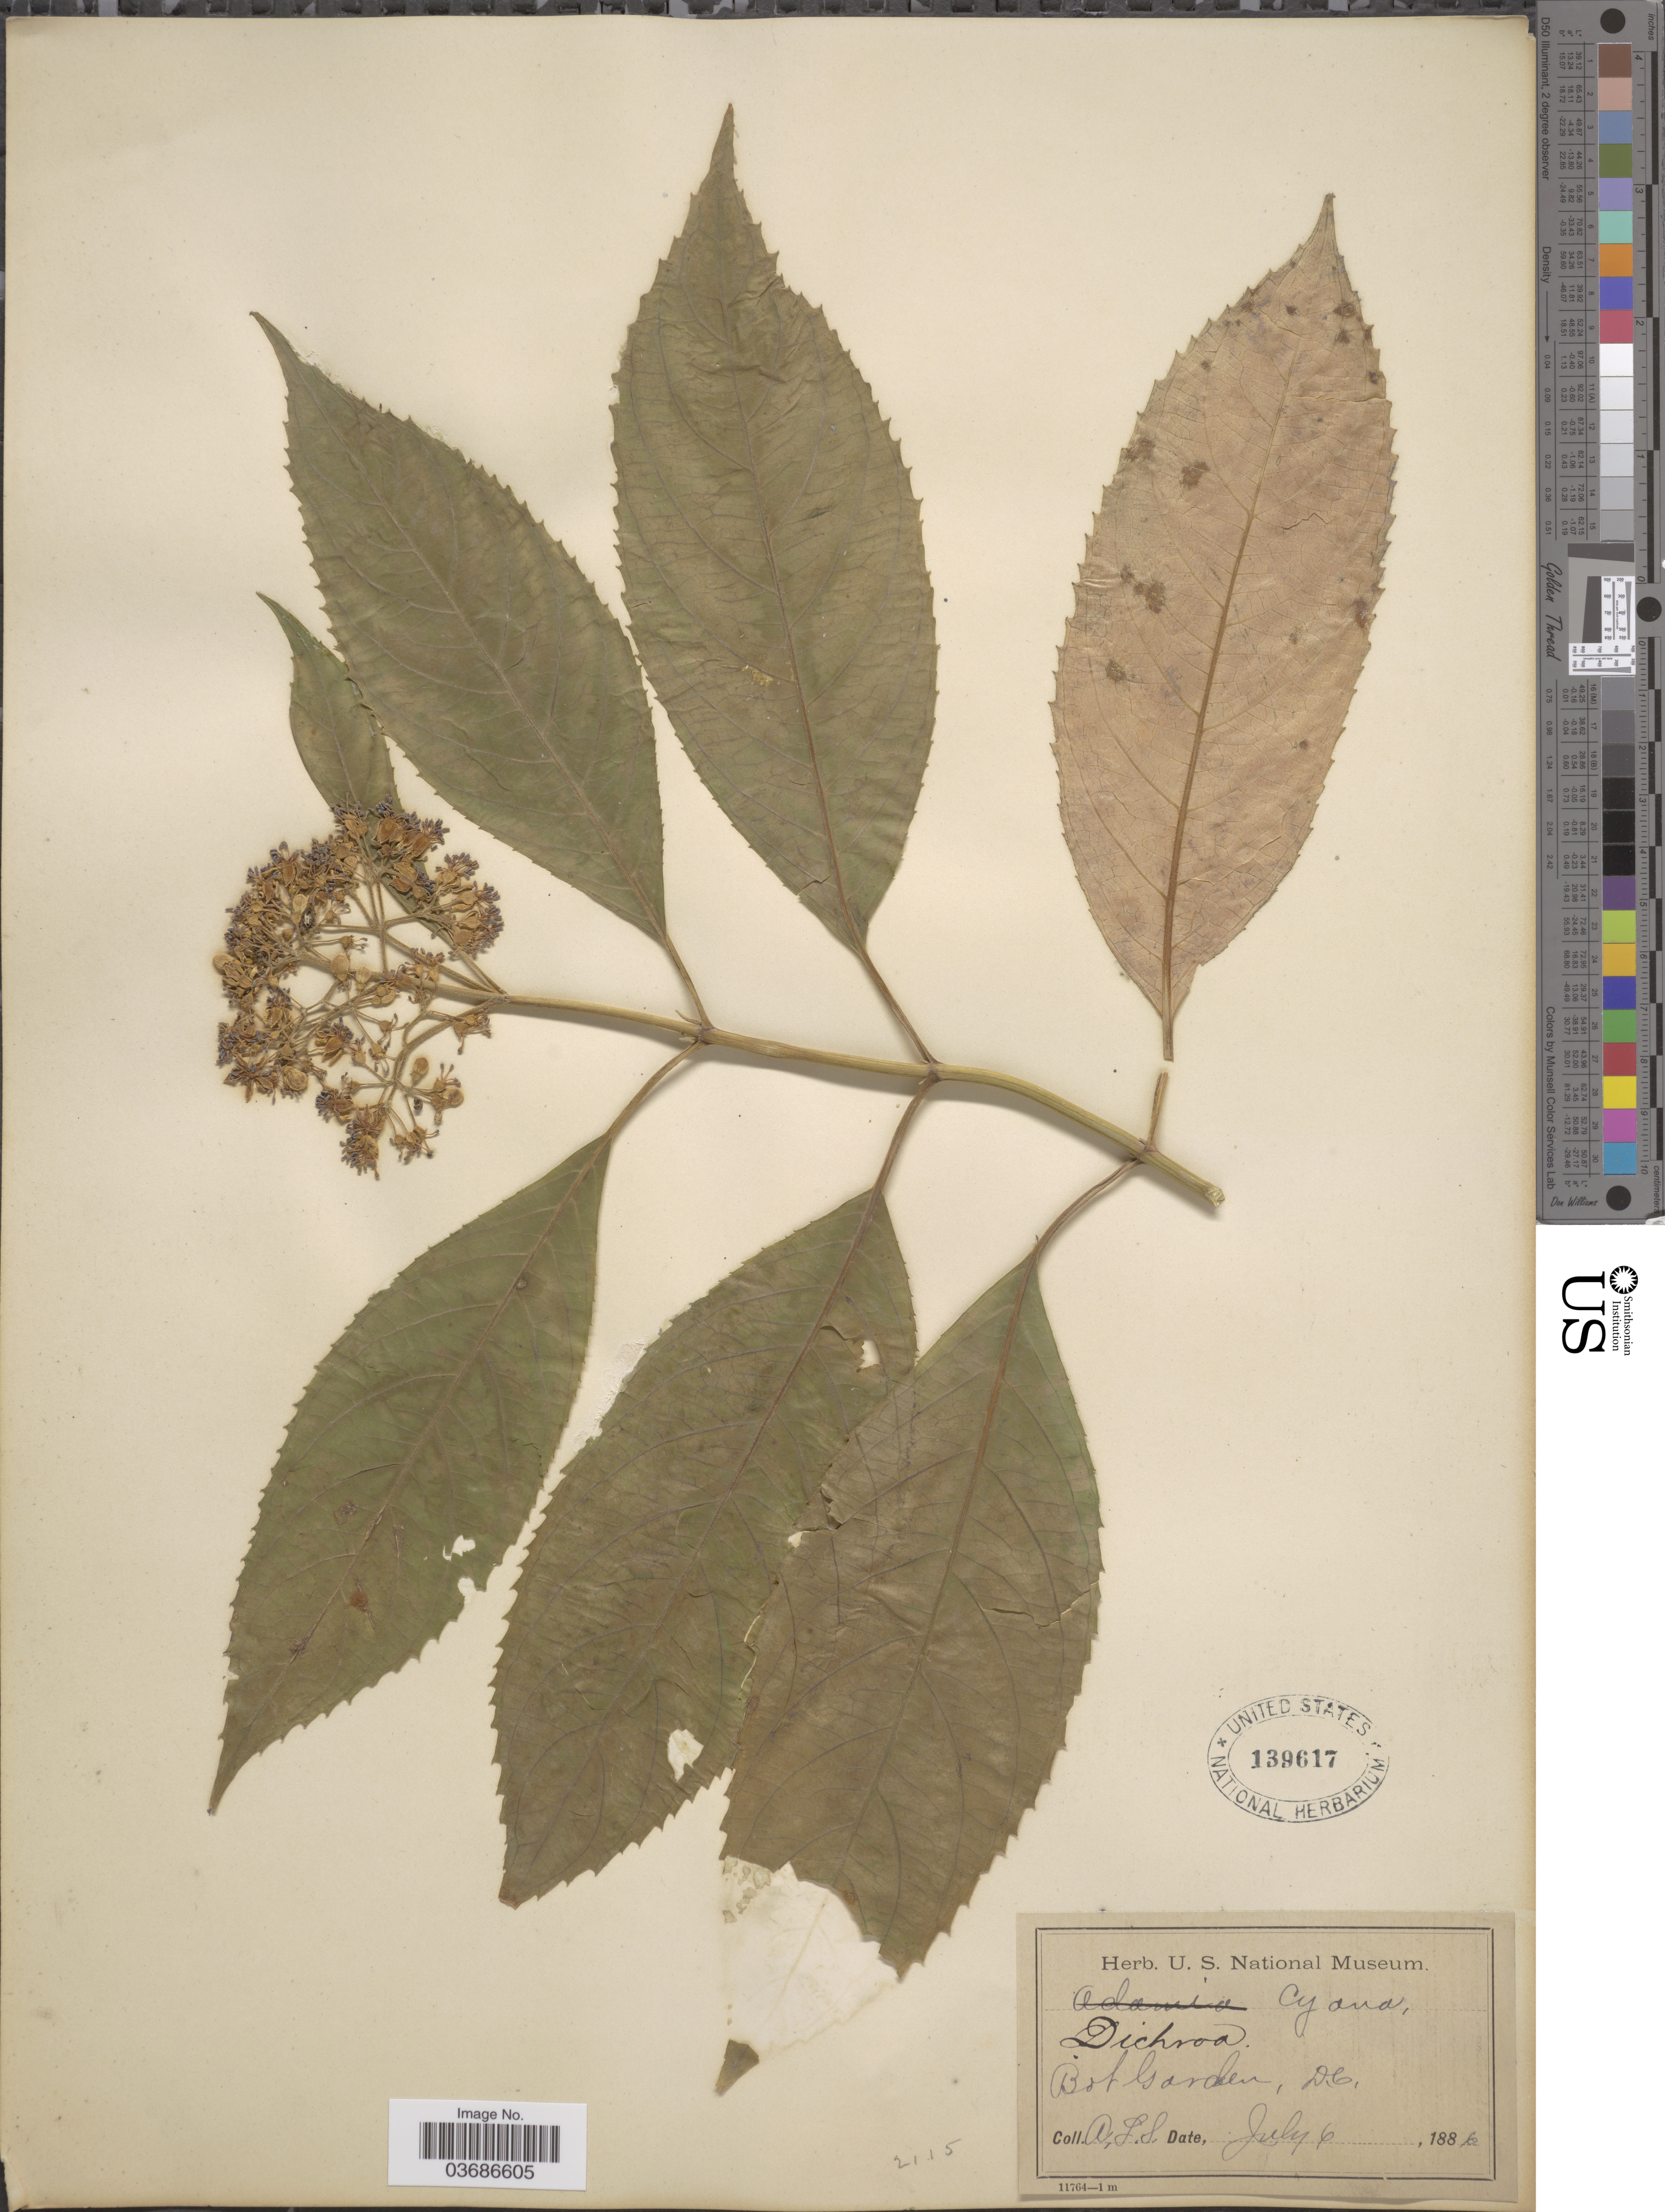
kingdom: Plantae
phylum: Tracheophyta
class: Magnoliopsida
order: Cornales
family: Hydrangeaceae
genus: Hydrangea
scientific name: Hydrangea febrifuga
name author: (Lour.) Y. De Smet & C. Granados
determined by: Strong, Mark T., (BOT), Smithsonian Institution - National Museum of Natural History (UNITED STATES)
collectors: A. L. S.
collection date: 1886-07-06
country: United States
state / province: District of Columbia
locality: Bot Garden, D.C.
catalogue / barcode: US 139617